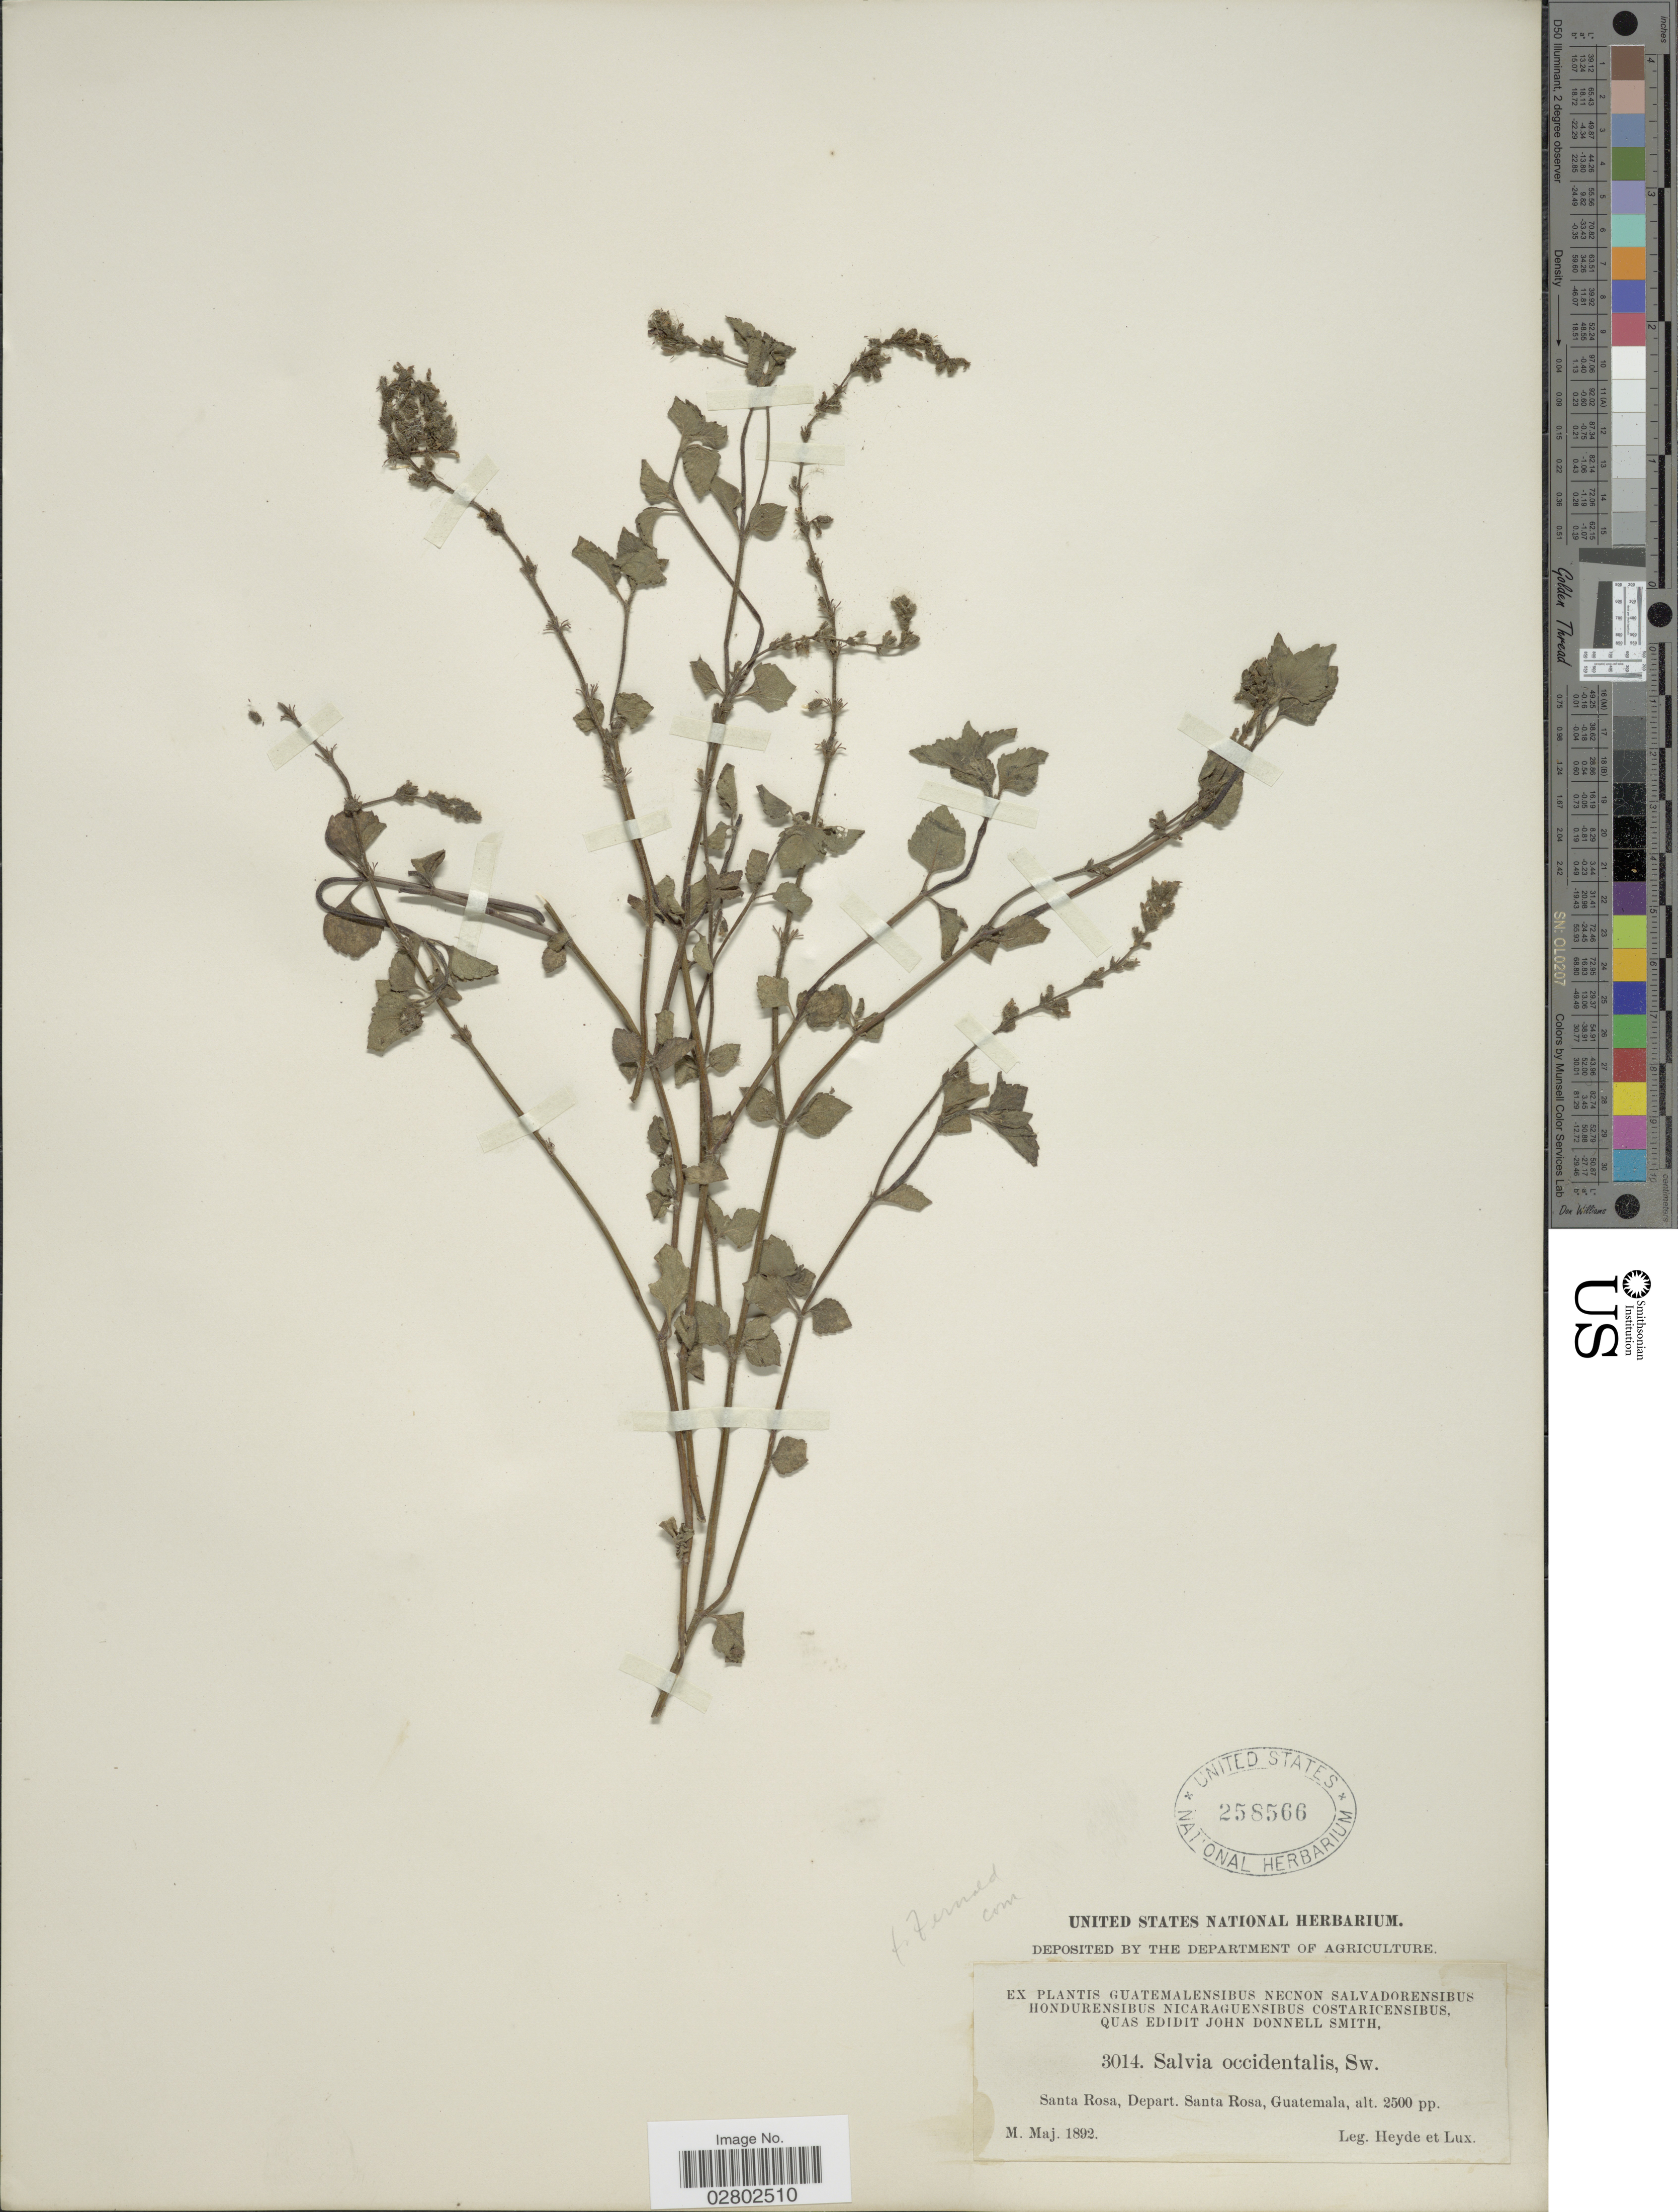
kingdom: Plantae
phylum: Tracheophyta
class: Magnoliopsida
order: Lamiales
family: Lamiaceae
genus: Salvia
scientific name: Salvia occidentalis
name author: Sw.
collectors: Heyde & Lux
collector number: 3014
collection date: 1892-05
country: Guatemala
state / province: Santa Rosa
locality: Santa Rosa, Depart. Santa Rosa.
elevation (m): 762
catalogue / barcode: US 258566